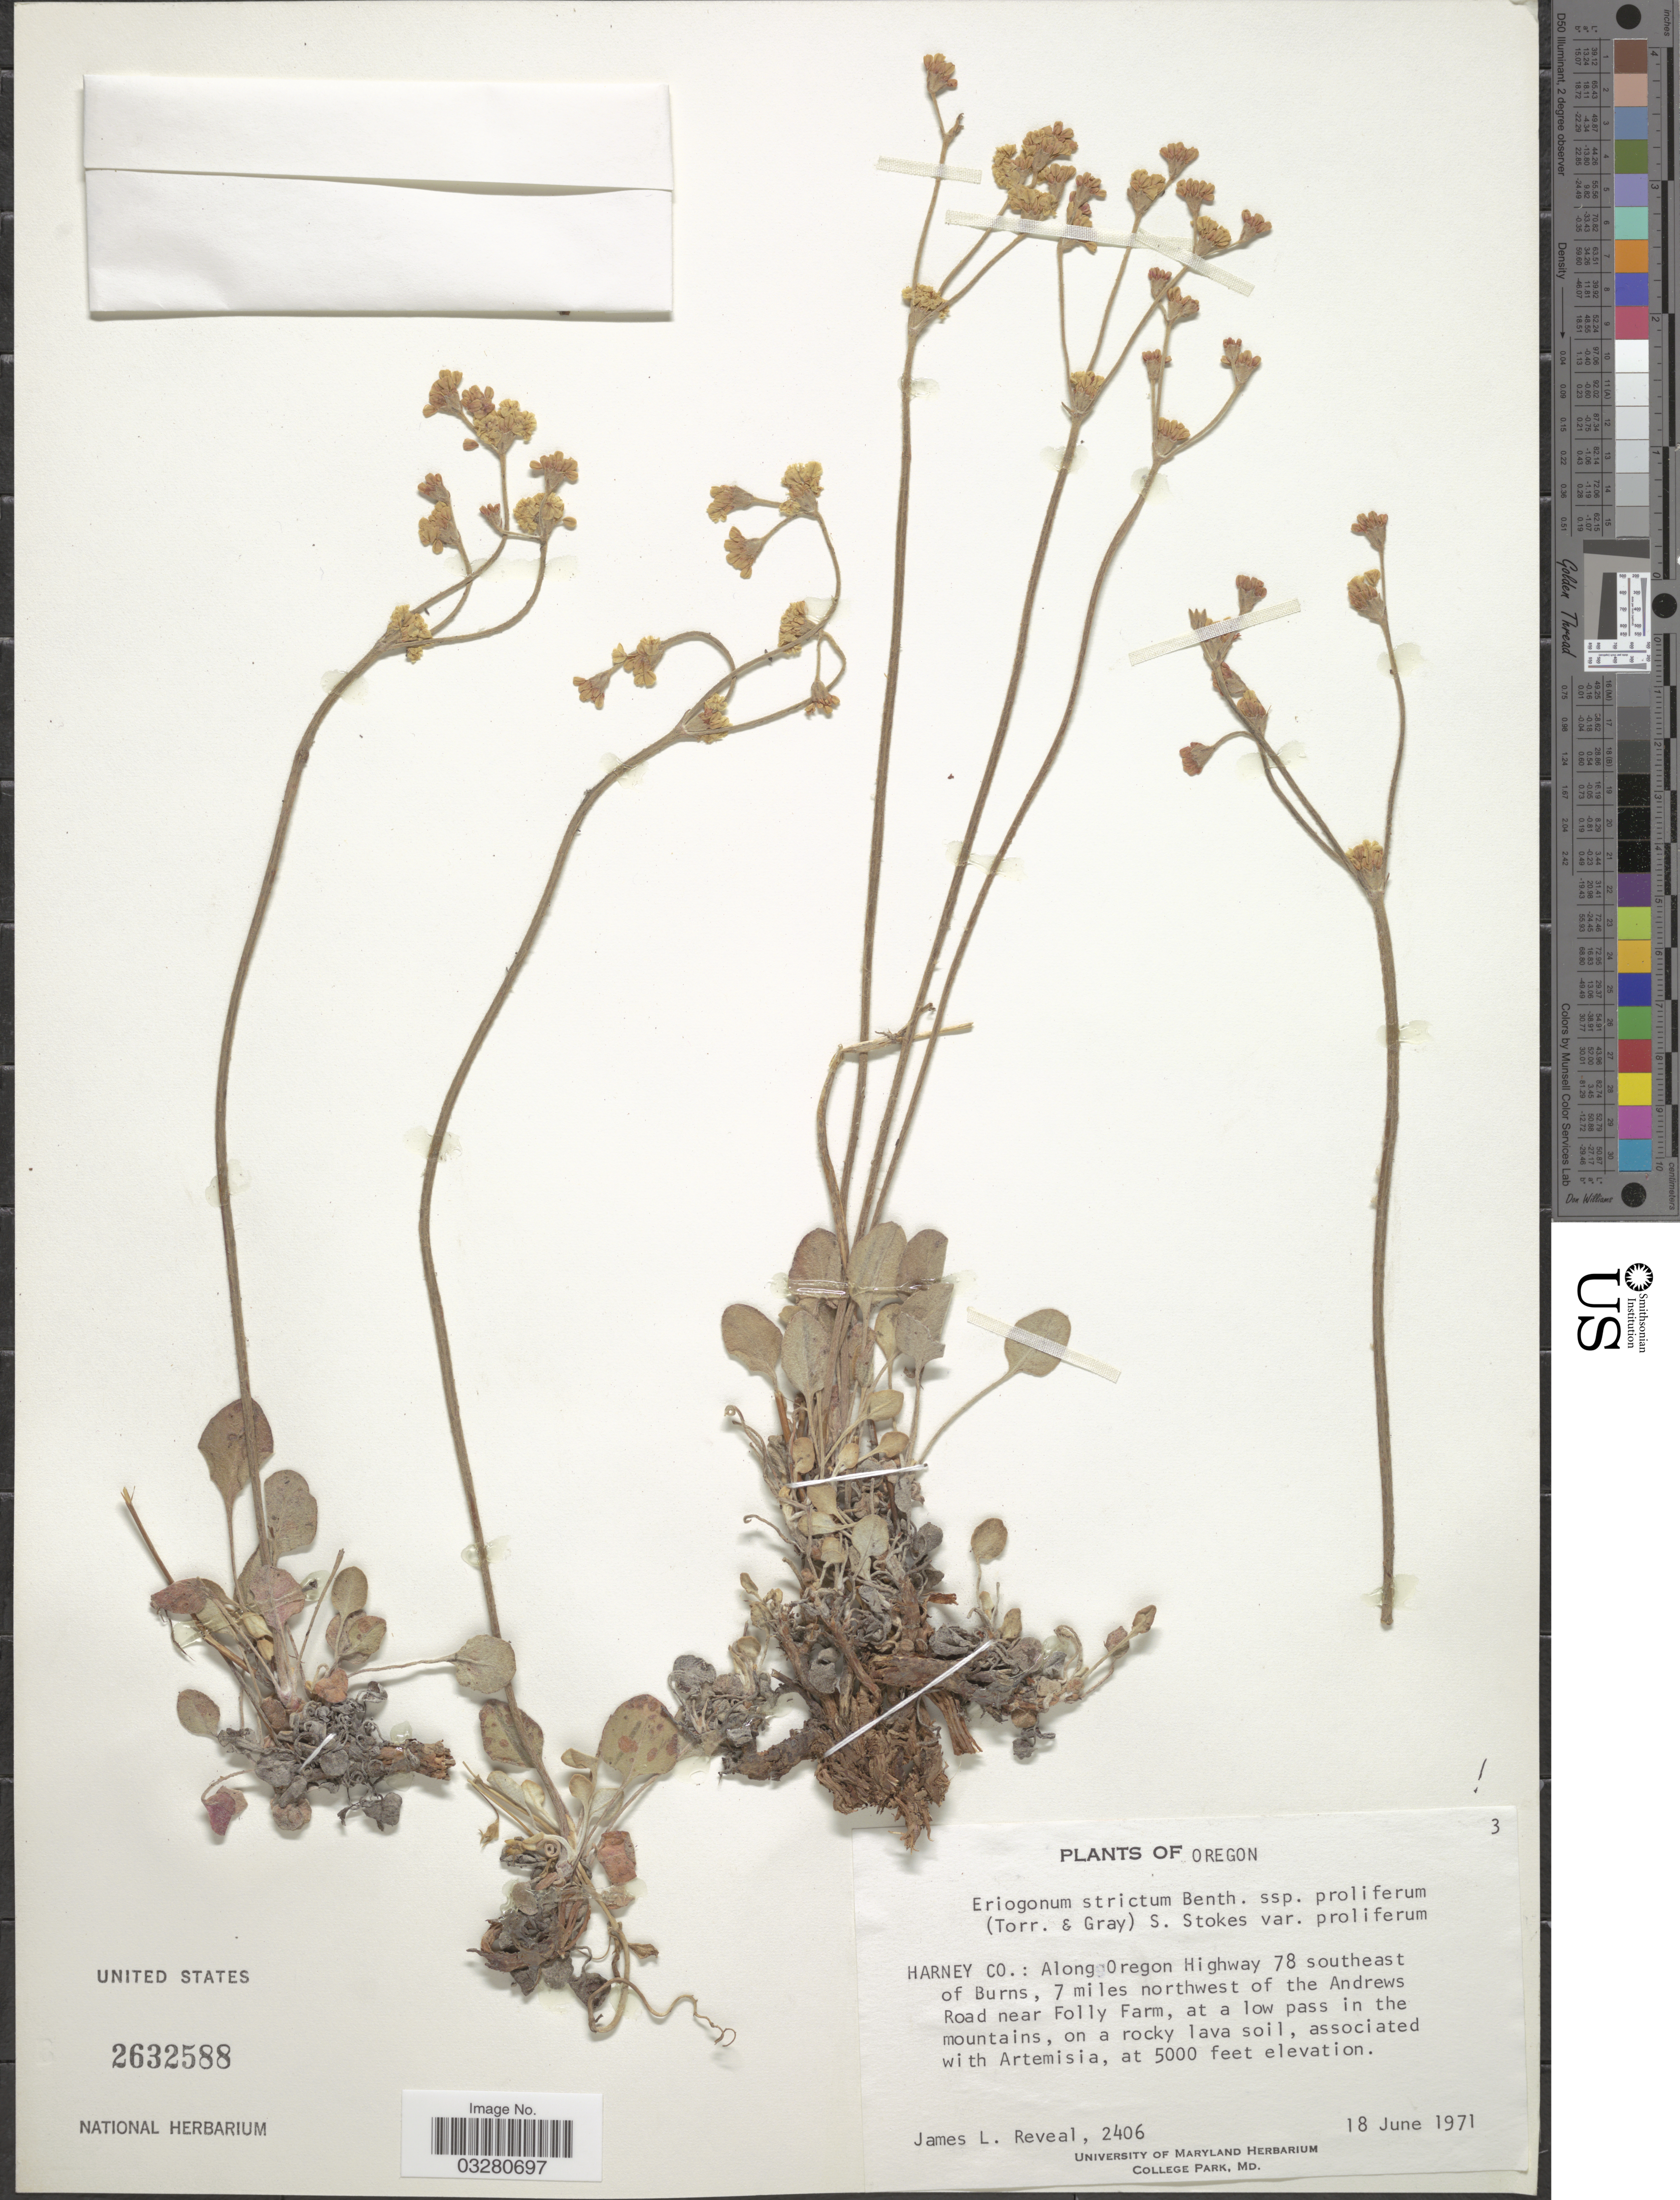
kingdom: Plantae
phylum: Tracheophyta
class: Magnoliopsida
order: Caryophyllales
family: Polygonaceae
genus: Eriogonum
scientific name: Eriogonum strictum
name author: Benth.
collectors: J. L. Reveal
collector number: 2406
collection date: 1971-06-18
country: United States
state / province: Oregon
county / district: Harney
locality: Harney Co.: Along Oregon Highway 78 southeast of Burns, 7 miles northwest of the Andrews Road near Folly Farm, at a low pass in the mountains.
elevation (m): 1524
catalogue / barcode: US 2632588